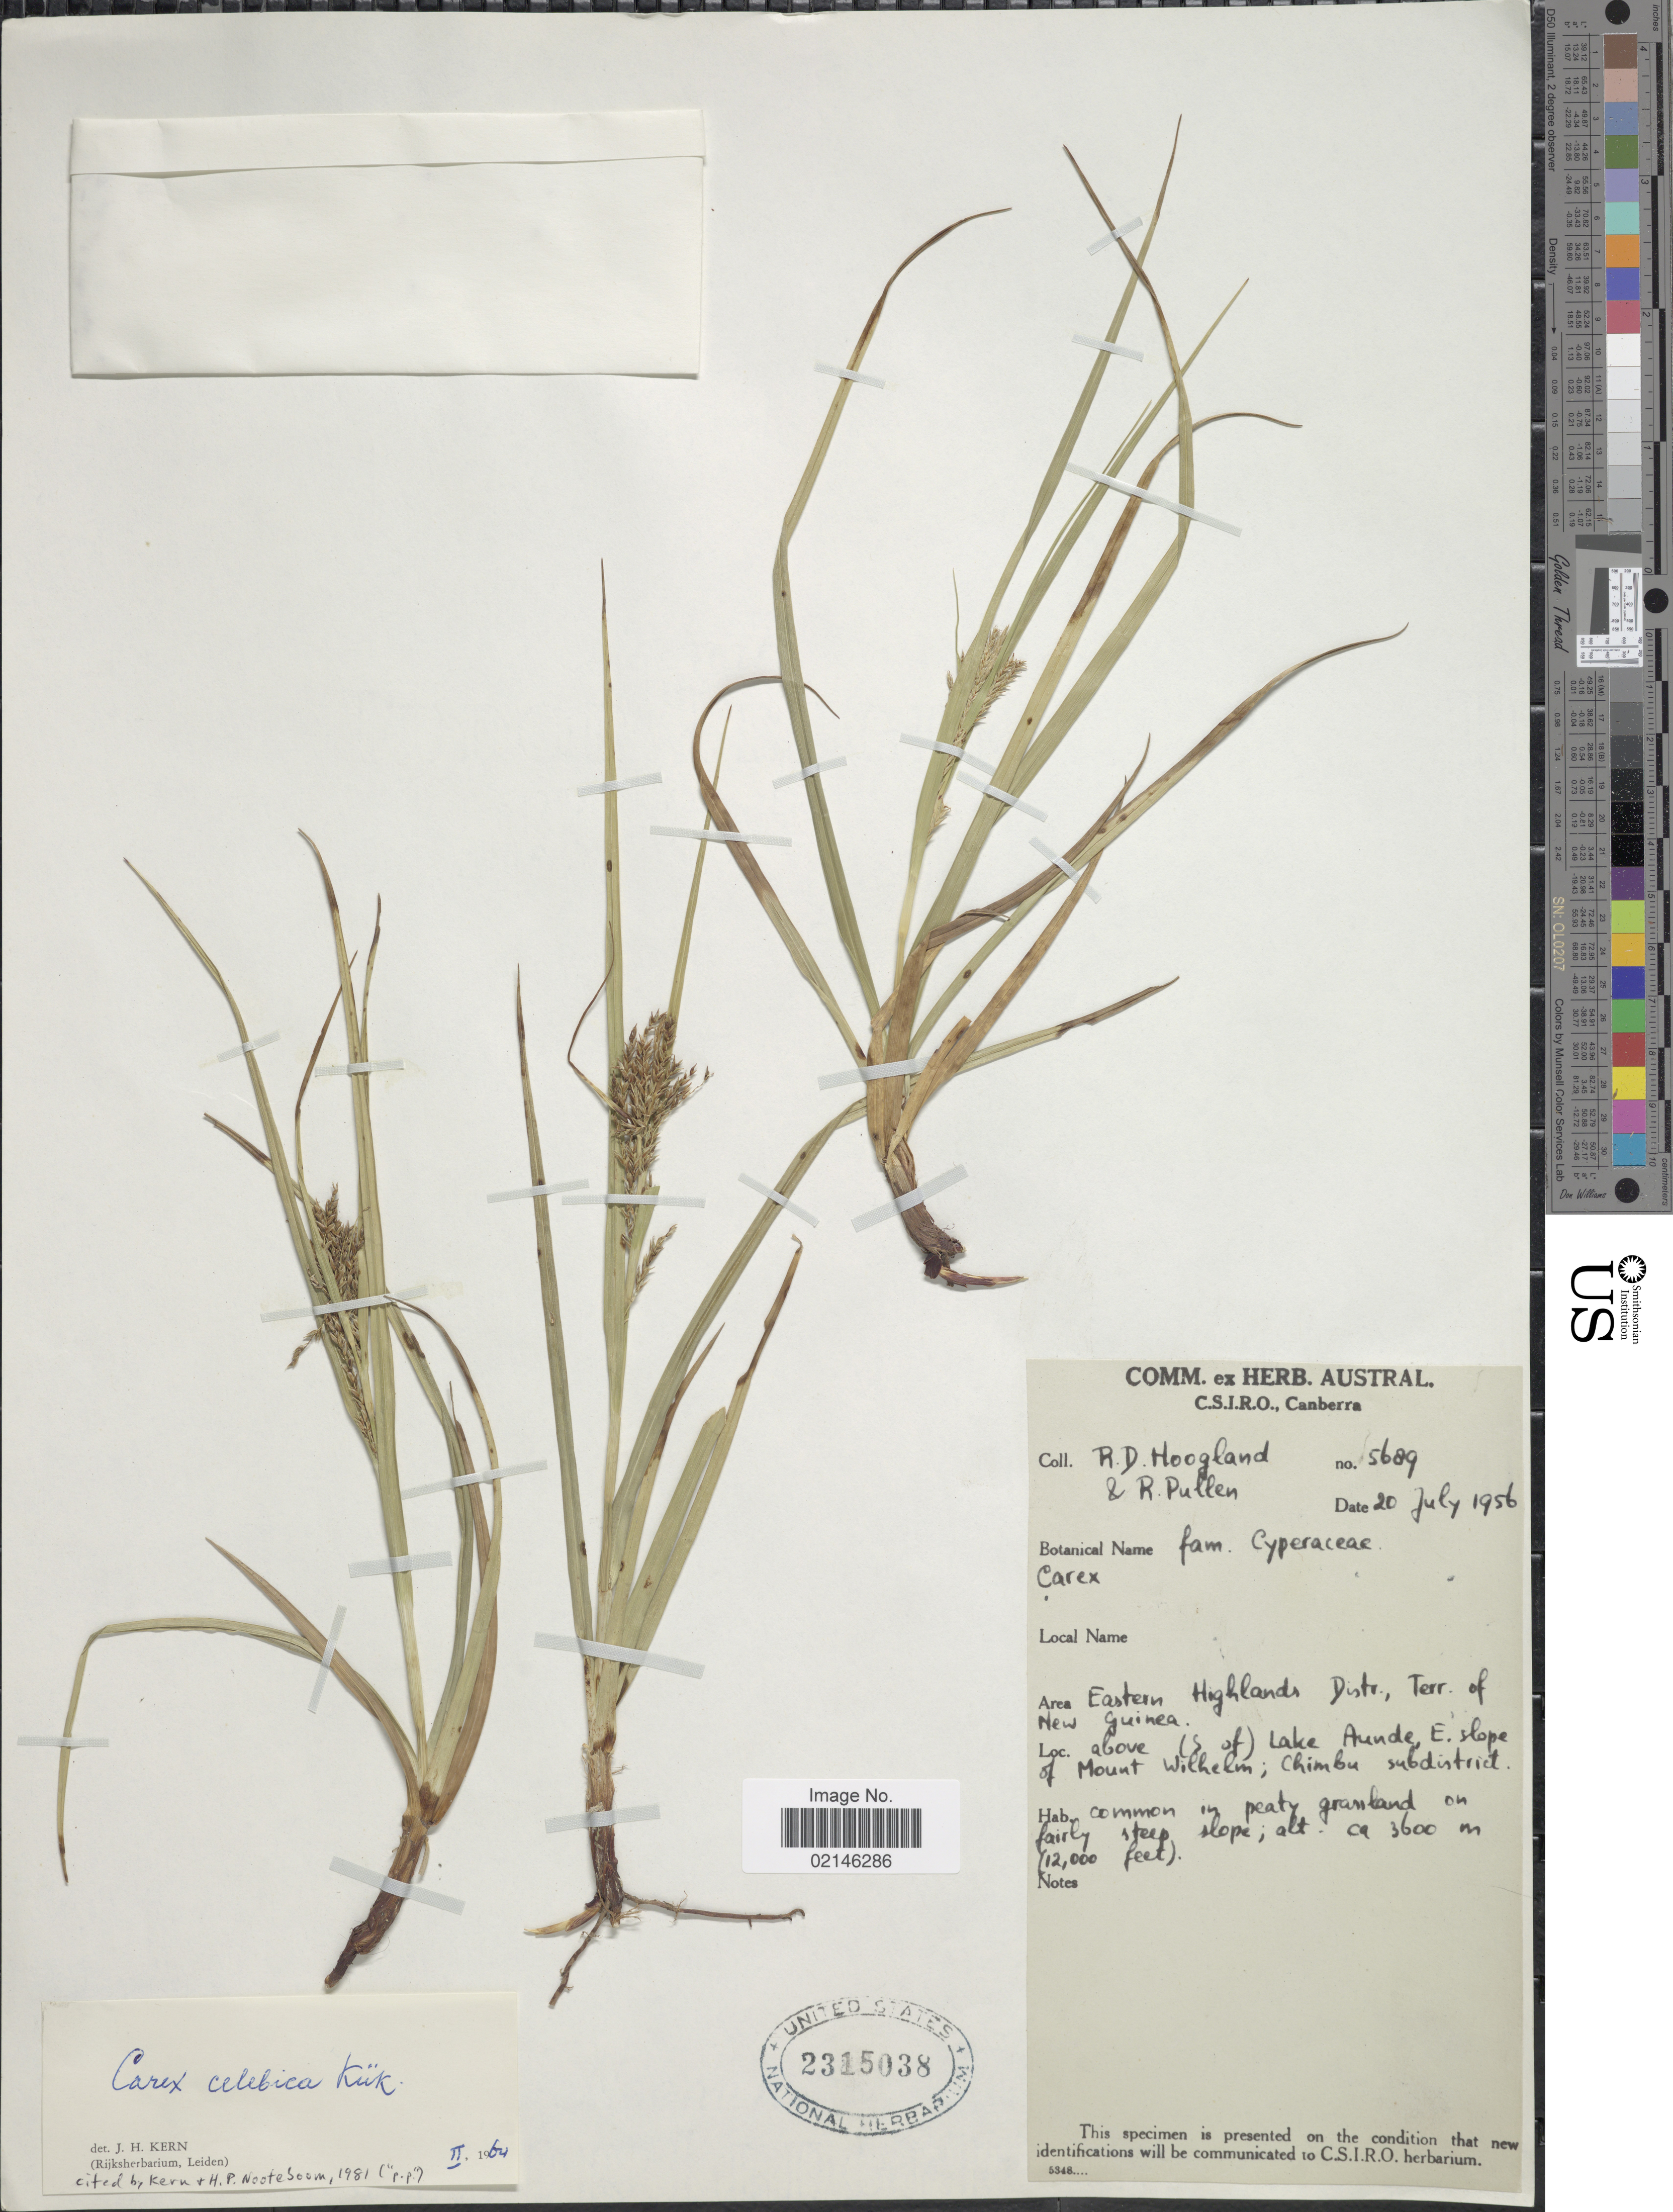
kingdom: Plantae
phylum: Tracheophyta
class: Liliopsida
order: Poales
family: Cyperaceae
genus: Carex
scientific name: Carex celebica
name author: Kük.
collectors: R. D. Hoogland & R. Pullen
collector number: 5689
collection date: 1956-07-20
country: Papua New Guinea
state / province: Chimbu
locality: Eastern Highlands Distr., Terr. of New Guinea. above (S of) Lake Aunde, E. slope of Mount Wilhelm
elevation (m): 3658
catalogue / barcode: US 2315038